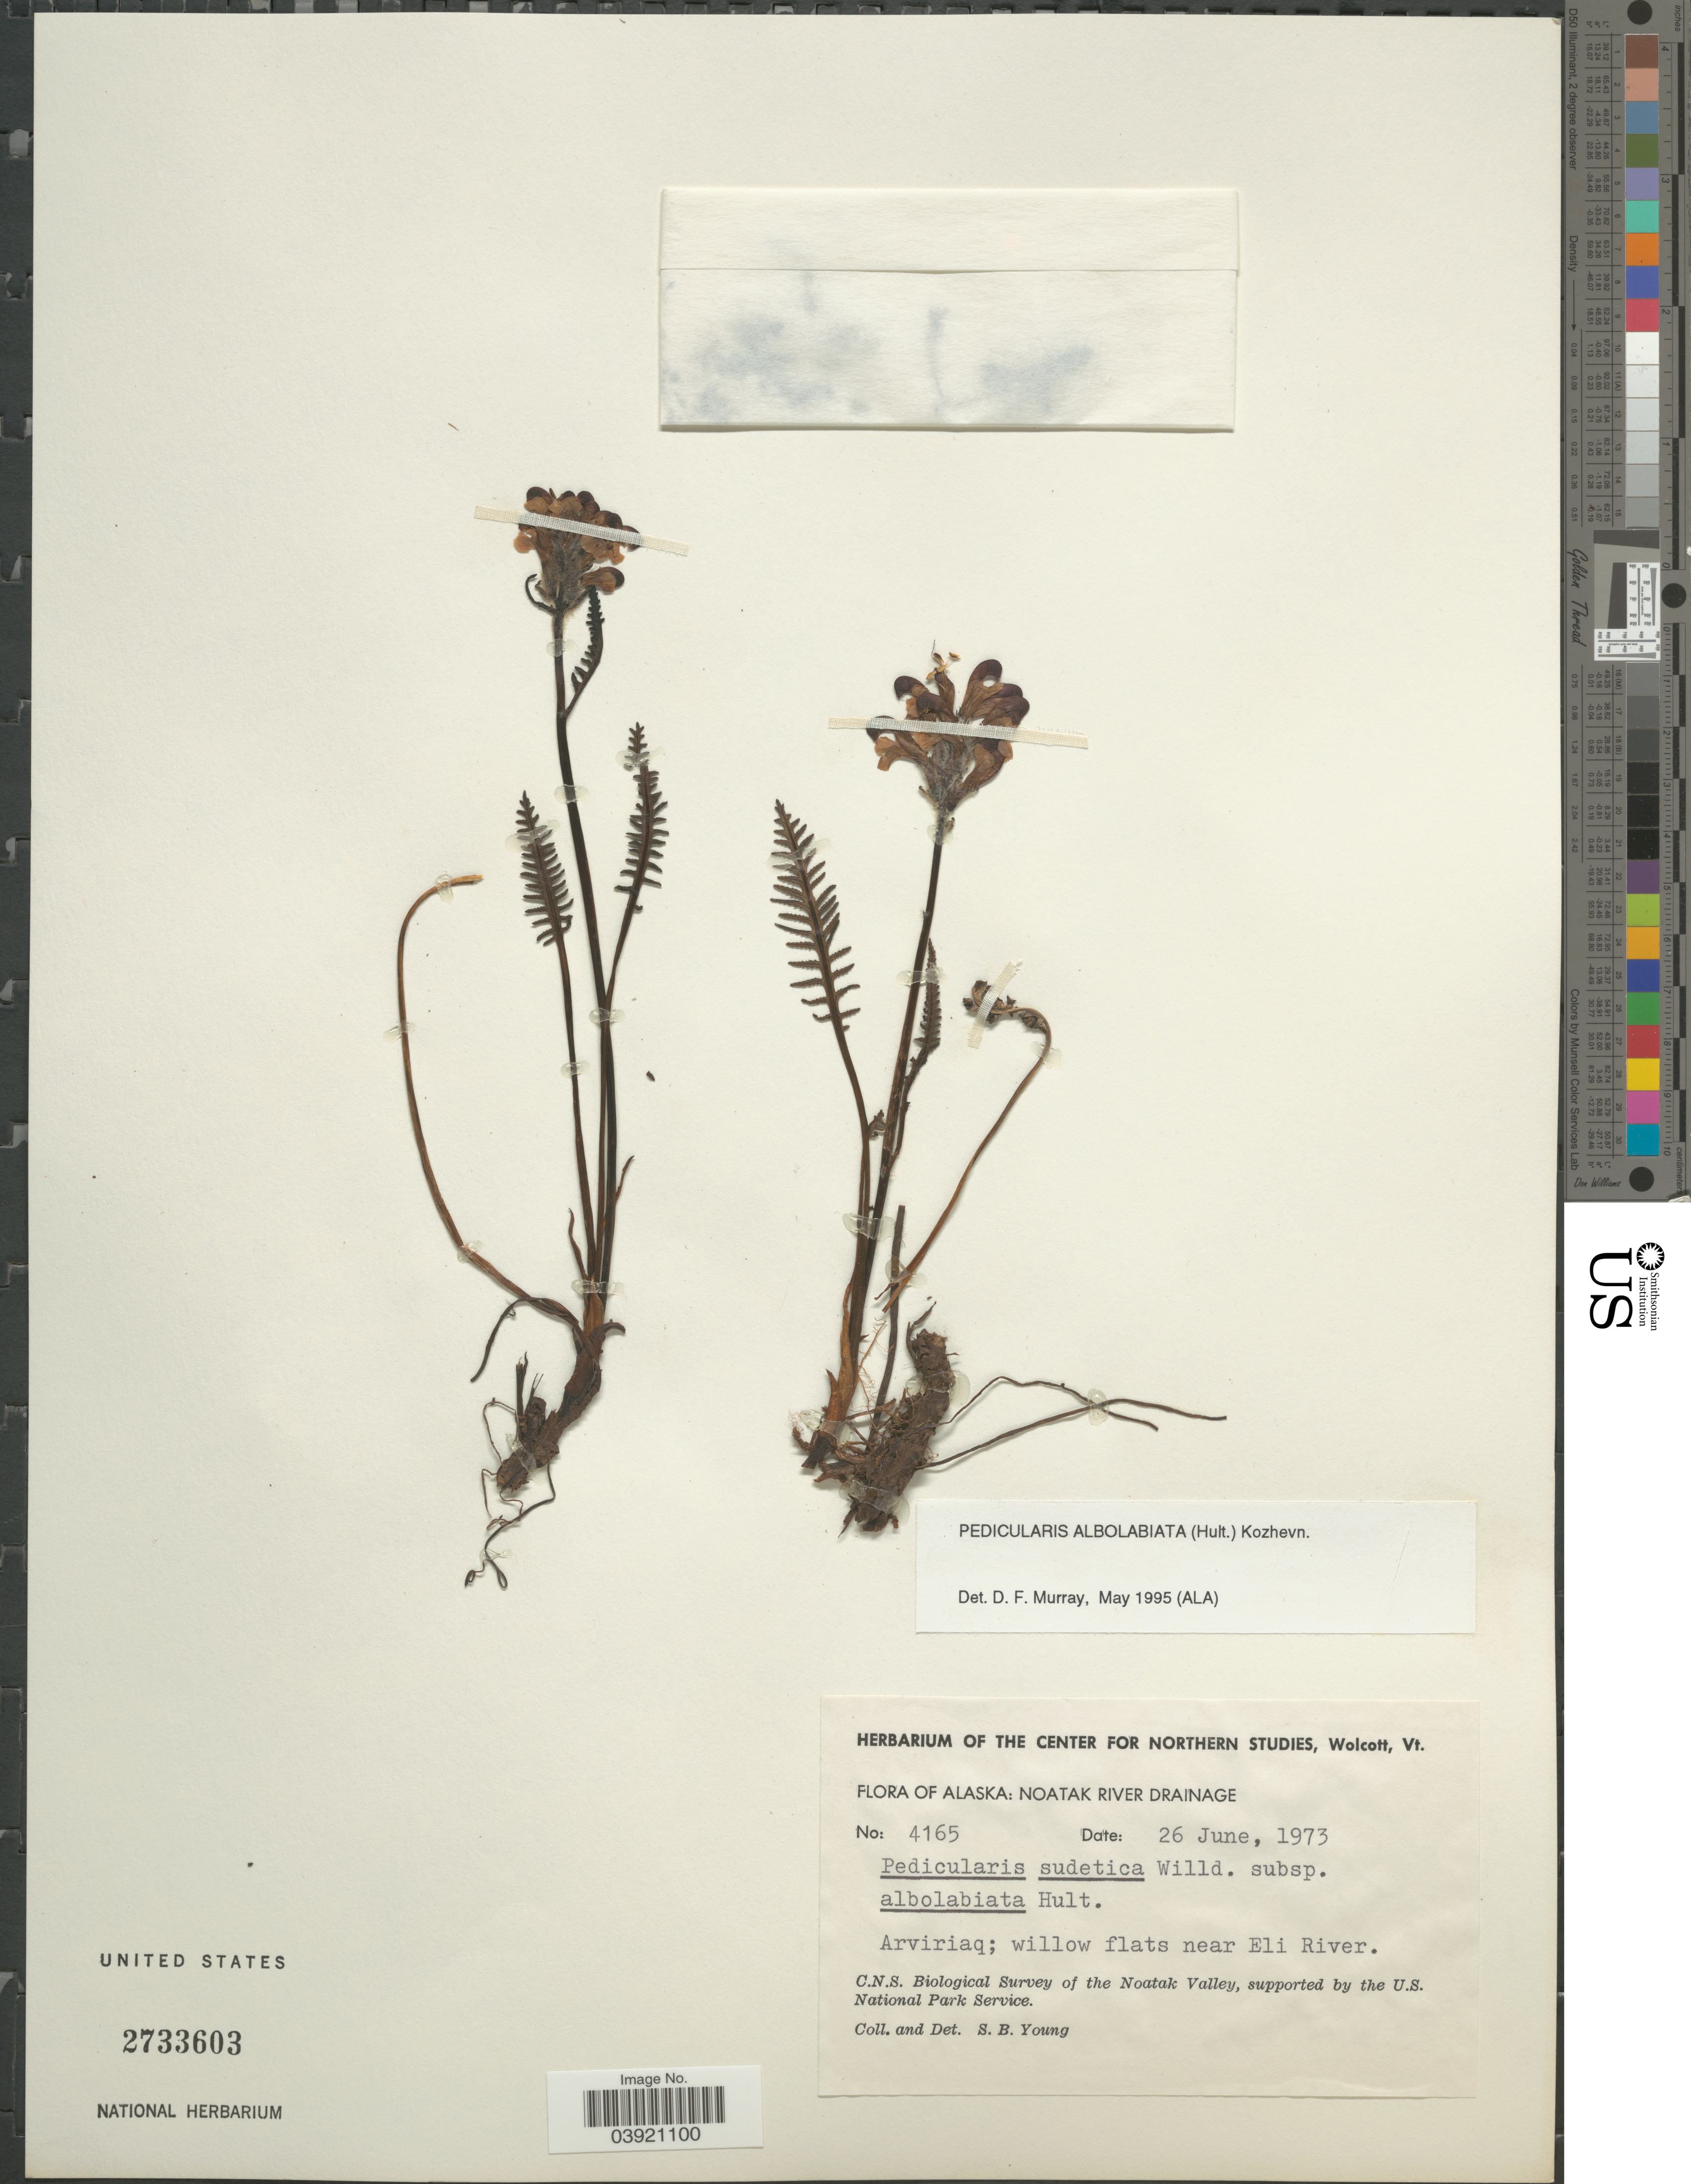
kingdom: Plantae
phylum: Tracheophyta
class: Magnoliopsida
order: Lamiales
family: Orobanchaceae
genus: Pedicularis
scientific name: Pedicularis albolabiata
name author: (Hultén) Kozhevn.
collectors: S. Young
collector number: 4165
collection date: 1973-06-26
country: United States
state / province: Alaska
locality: Noatak River Drainage. Arviriaq; willow flats near Eli River.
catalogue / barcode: US 2733603